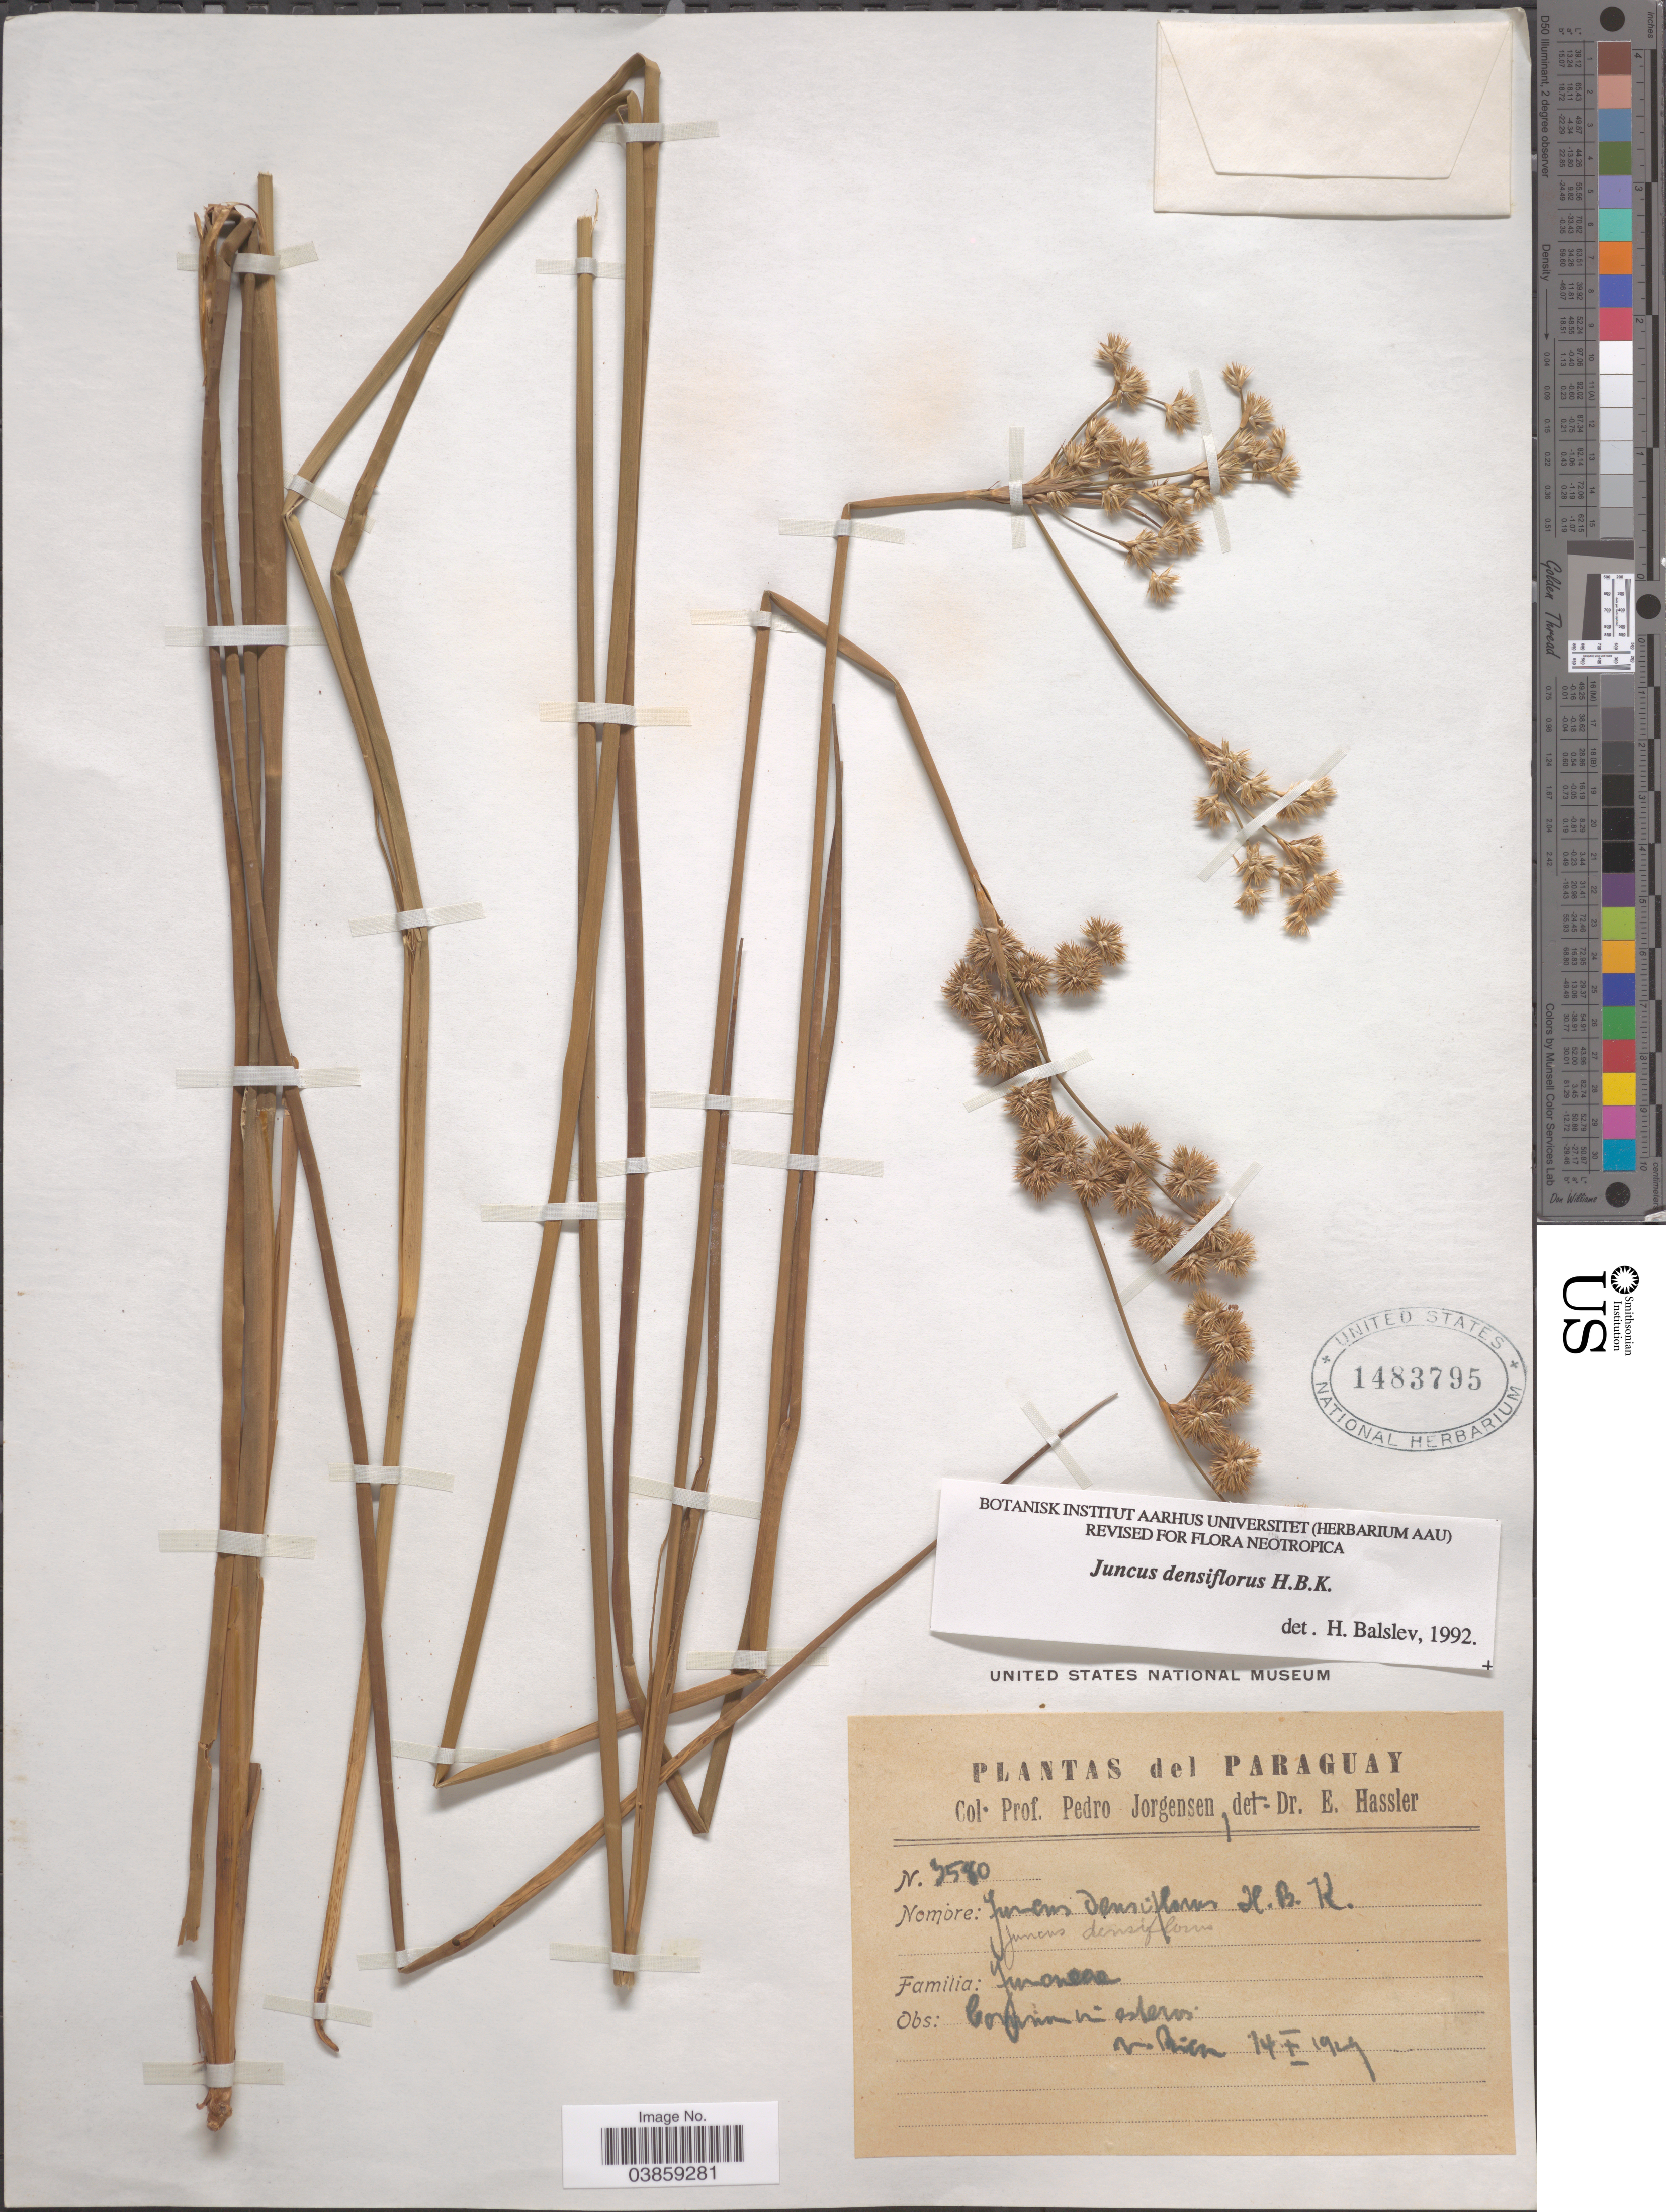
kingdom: Plantae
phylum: Tracheophyta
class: Liliopsida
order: Poales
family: Juncaceae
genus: Juncus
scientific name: Juncus densiflorus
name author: Kunth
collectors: P. Jörgensen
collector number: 3580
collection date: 1929-10-14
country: Paraguay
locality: Comun in esteros v Rica.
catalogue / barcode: US 1483795